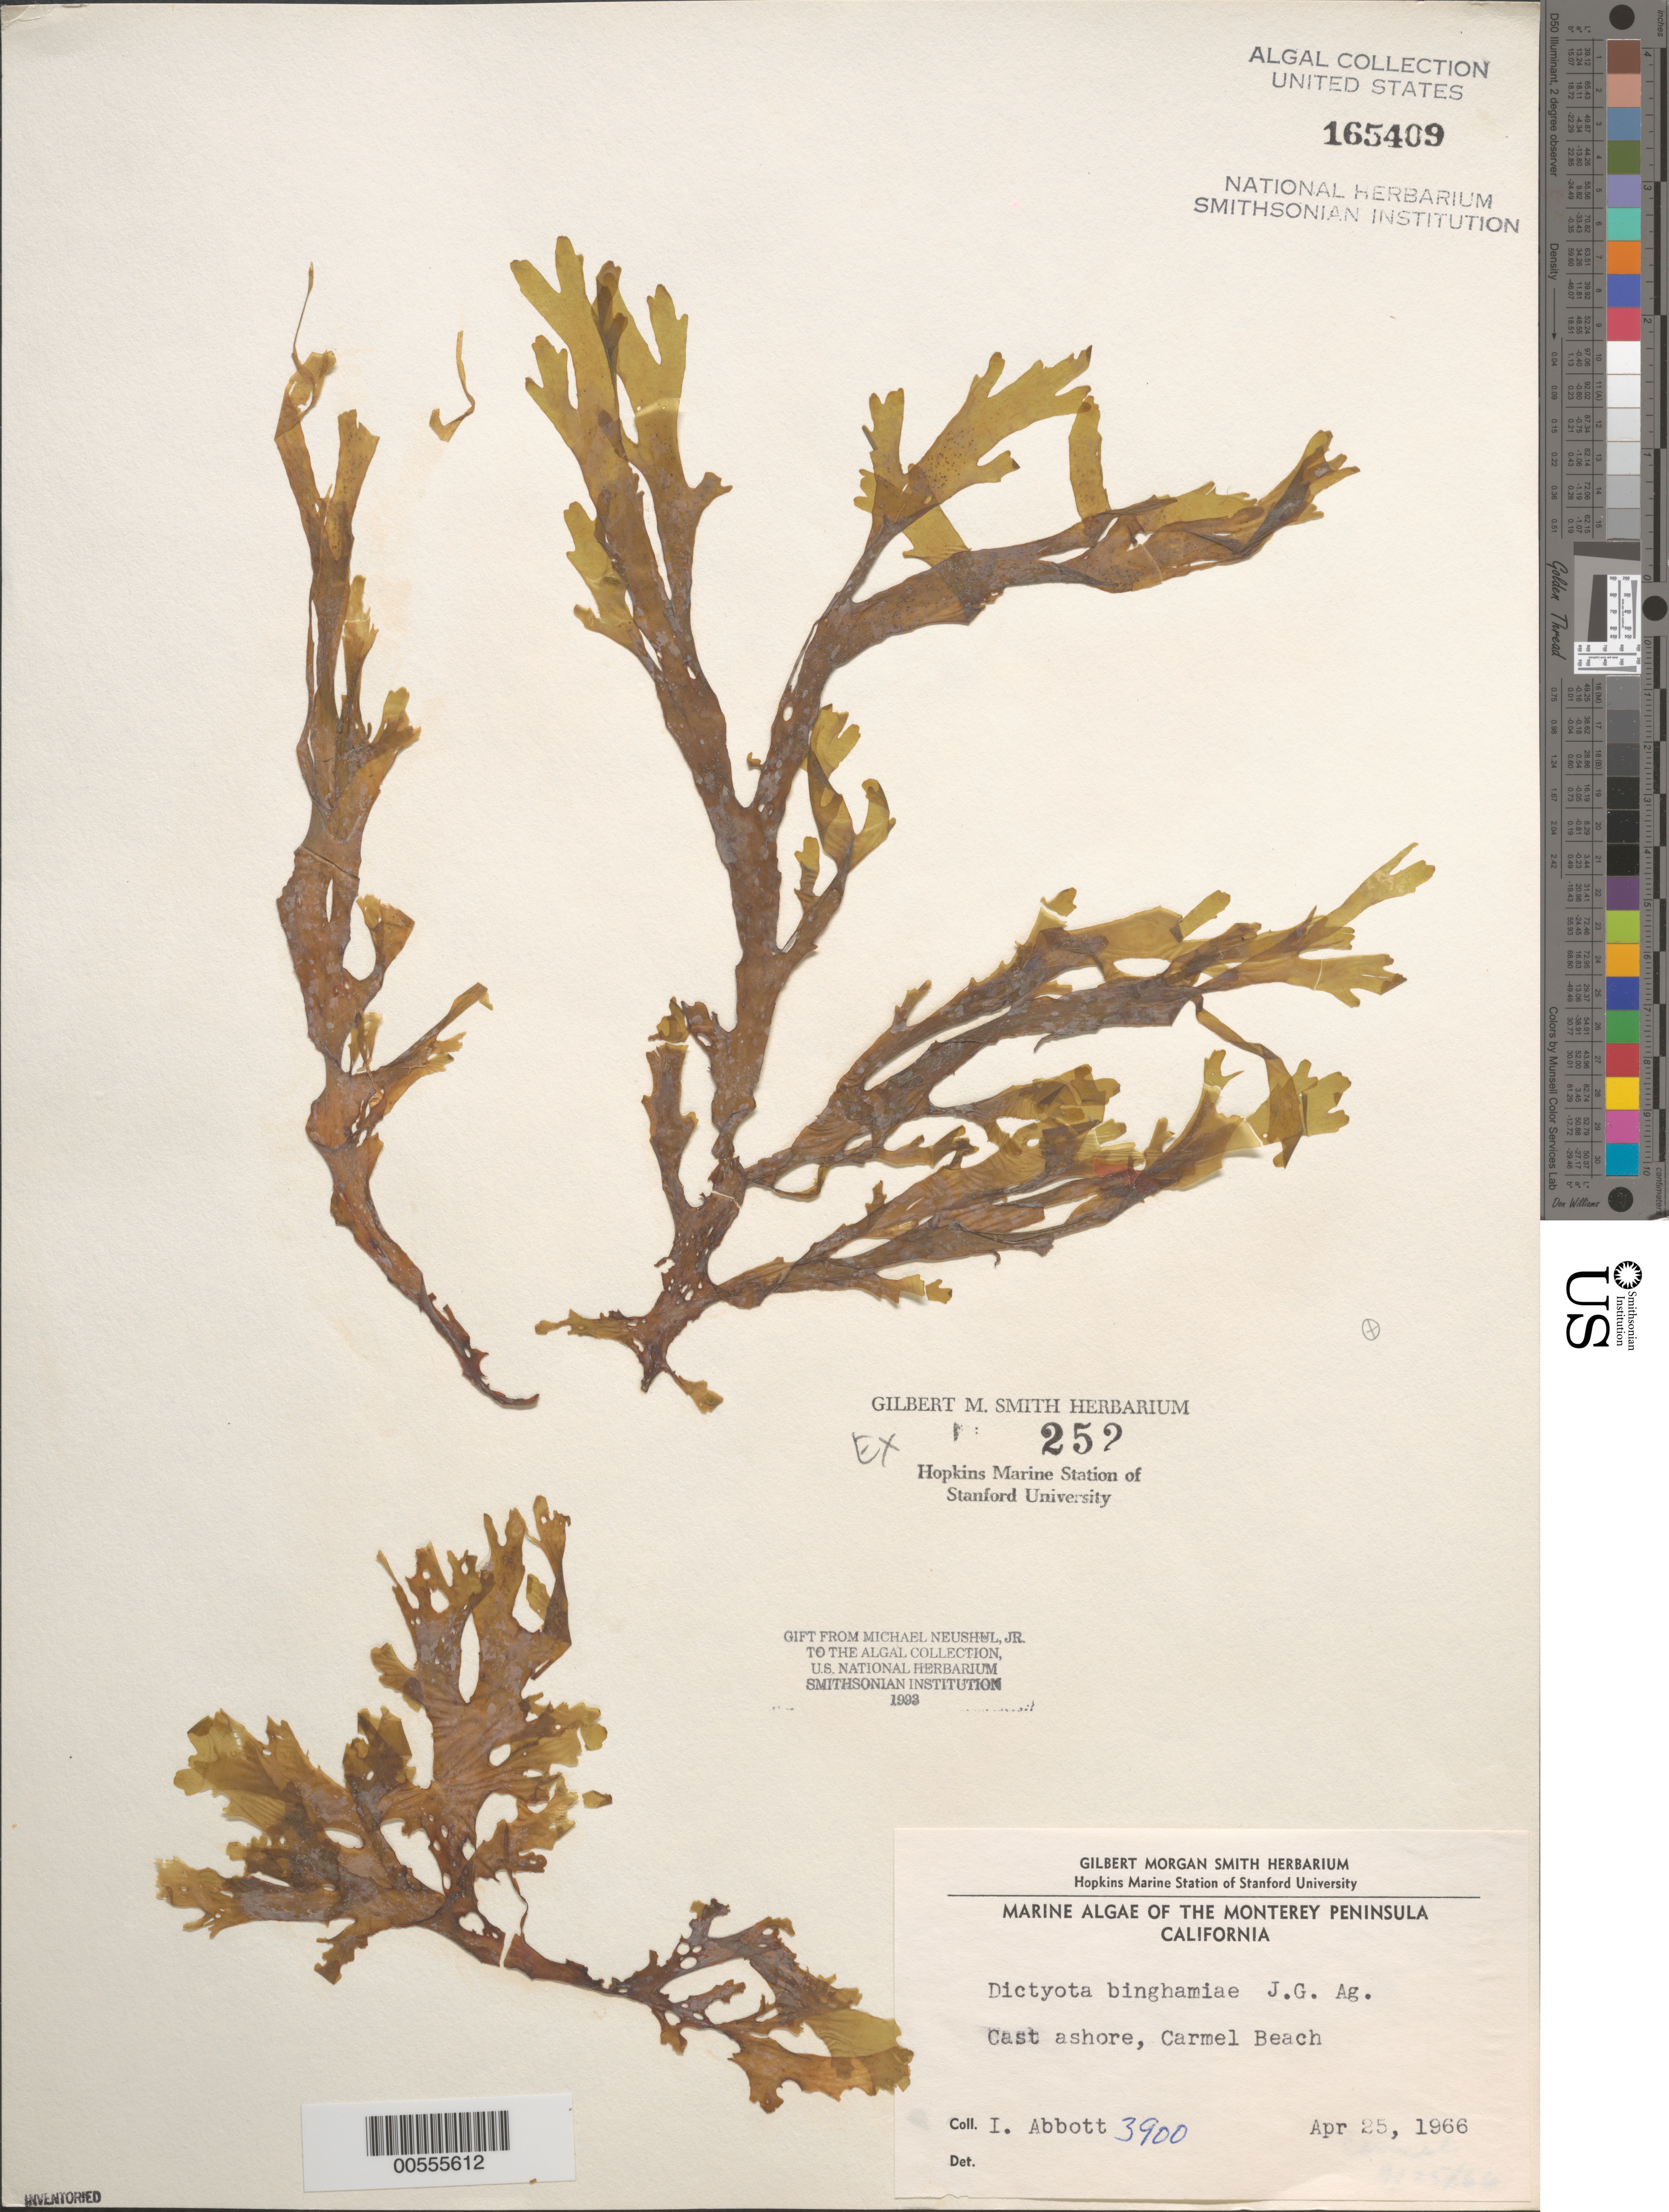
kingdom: Chromista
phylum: Ochrophyta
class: Phaeophyceae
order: Dictyotales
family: Dictyotaceae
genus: Dictyota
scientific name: Dictyota binghamiae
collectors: I. A. Abbott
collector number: IAA 3900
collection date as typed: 25 Apr 1966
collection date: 1966-04-25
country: United States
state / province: California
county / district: Monterey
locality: Carmel Beach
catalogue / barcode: US 165409